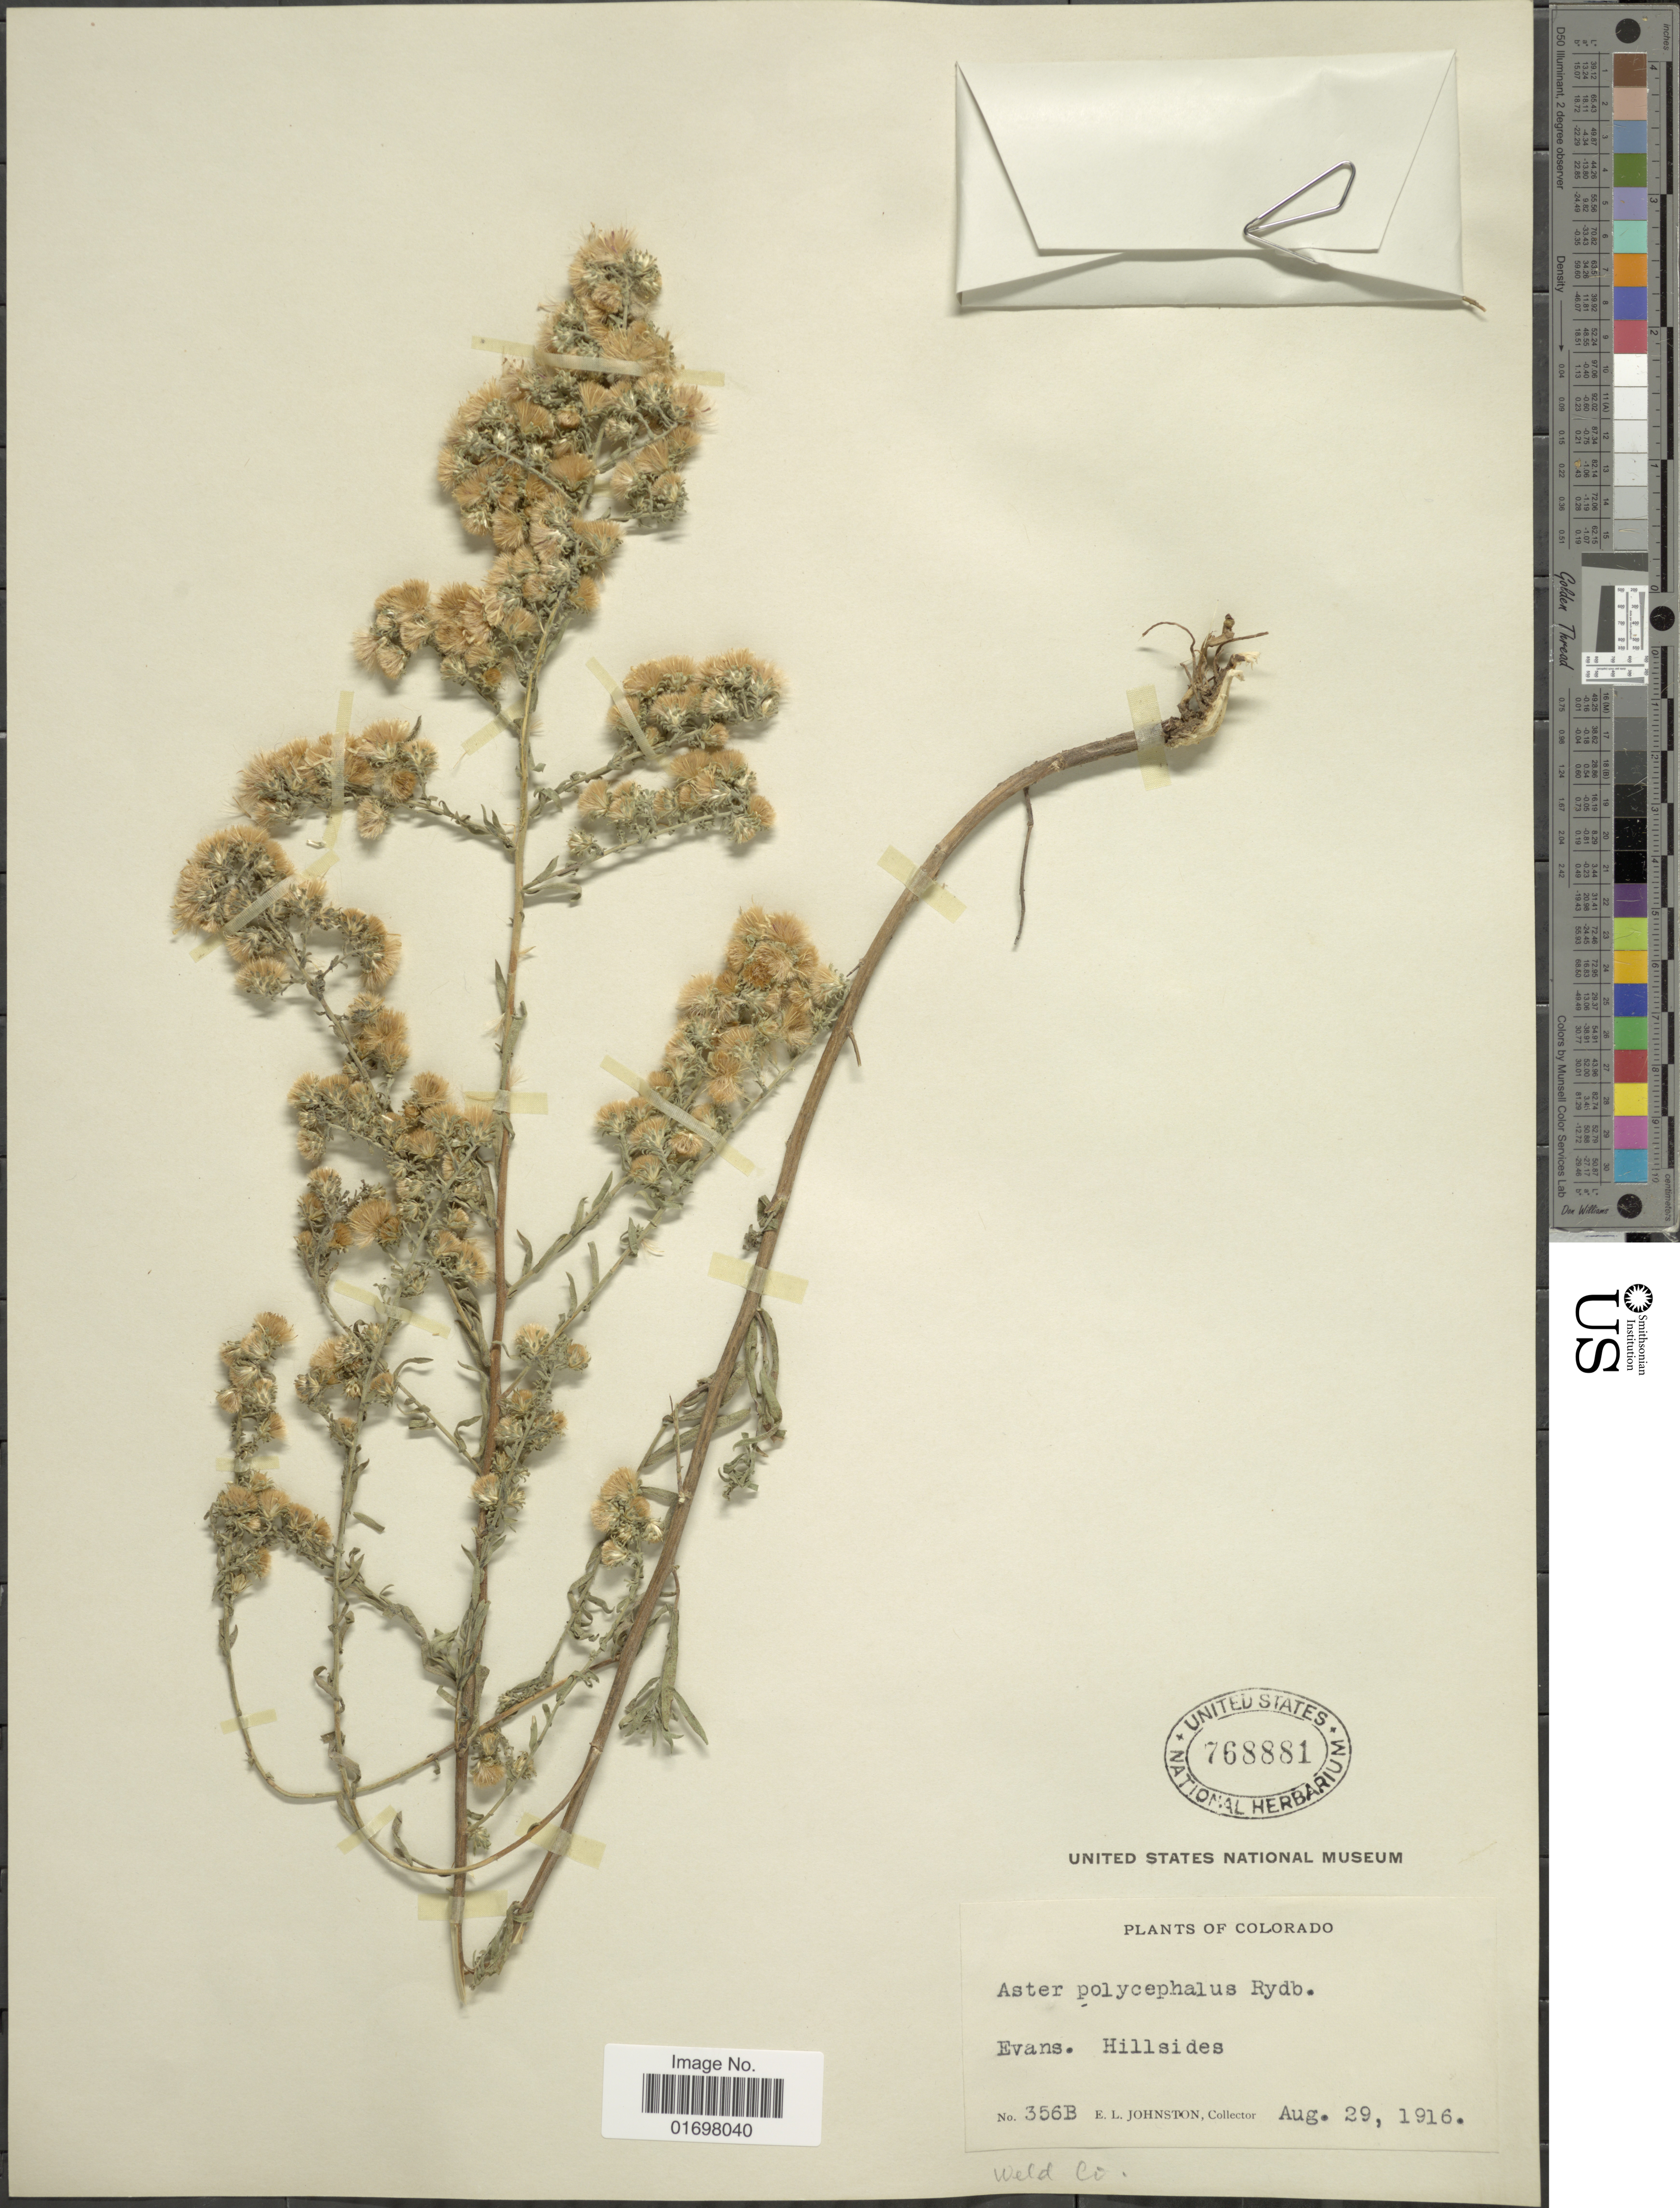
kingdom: Plantae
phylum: Tracheophyta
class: Magnoliopsida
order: Asterales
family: Asteraceae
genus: Symphyotrichum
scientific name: Symphyotrichum falcatum var. commutatum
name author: (Torr. & A. Gray) G.L. Nesom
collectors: E. L. Johnston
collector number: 356B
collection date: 1916-08-29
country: United States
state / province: Colorado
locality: Evans, Hillsides.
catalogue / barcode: US 768881